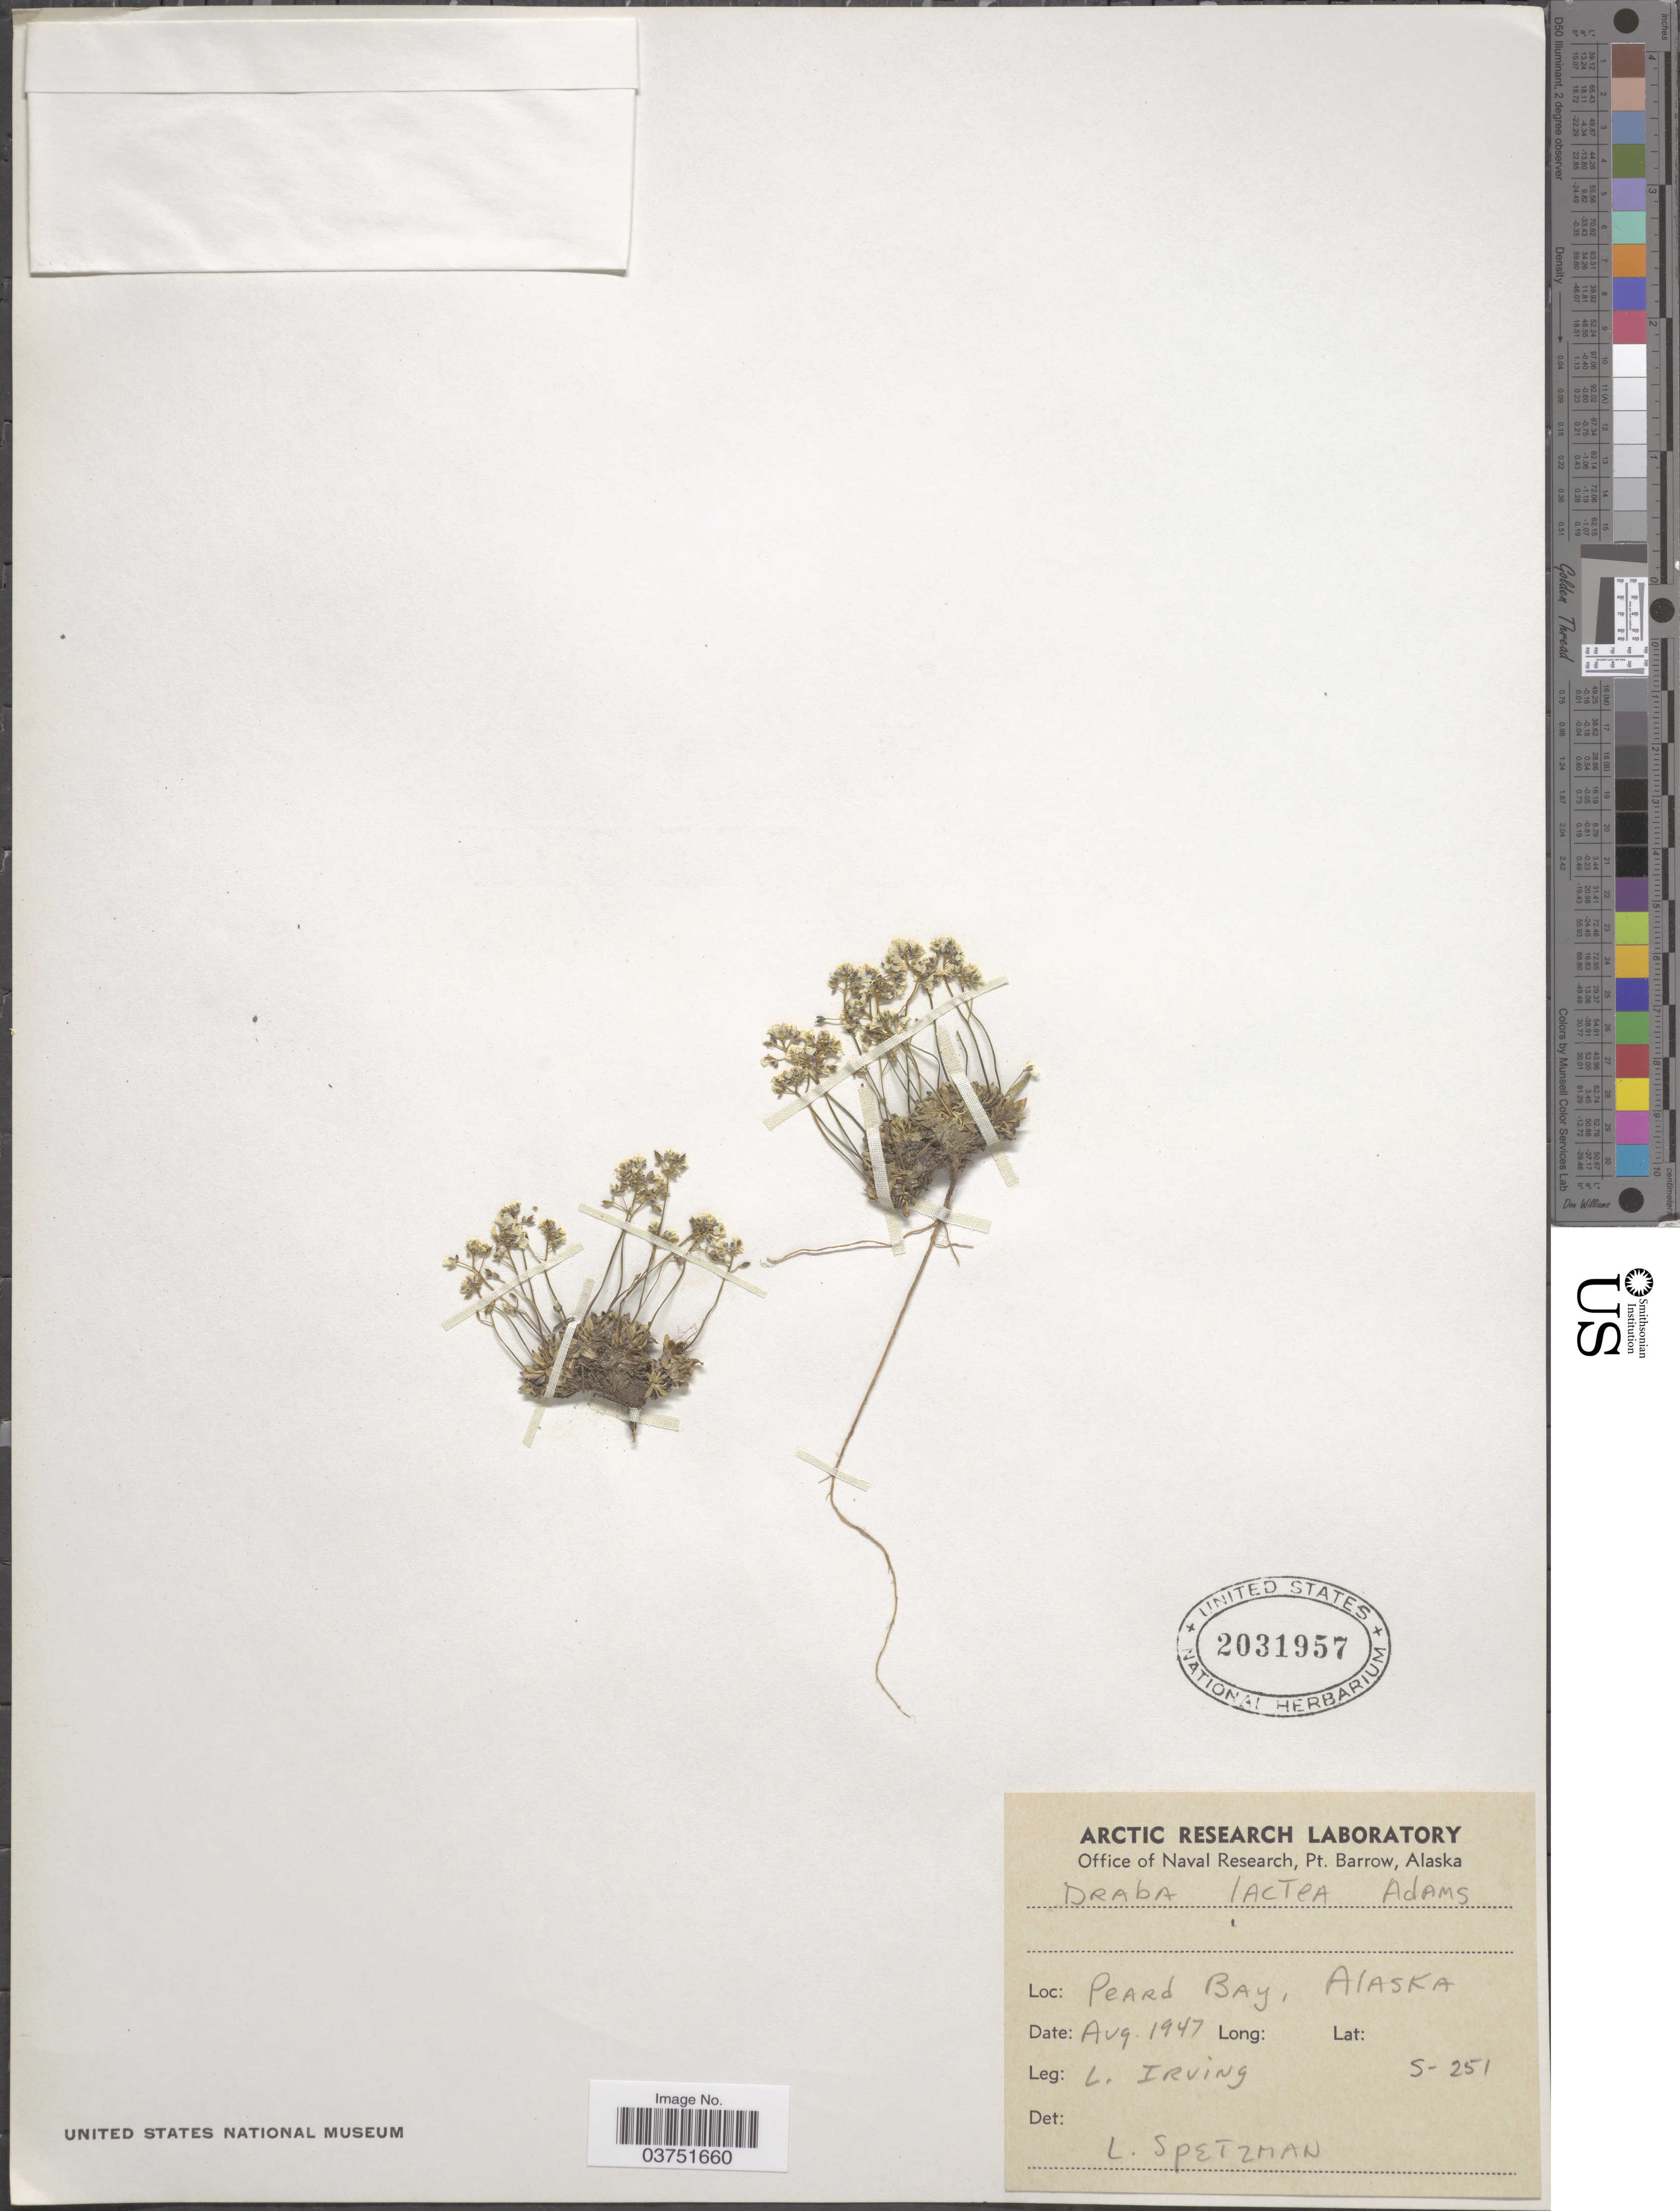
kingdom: Plantae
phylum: Tracheophyta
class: Magnoliopsida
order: Brassicales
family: Brassicaceae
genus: Draba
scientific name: Draba lactea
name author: Adams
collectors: L. Irving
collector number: S-251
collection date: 1947-08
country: United States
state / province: Alaska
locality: Peard Bay.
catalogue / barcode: US 2031957